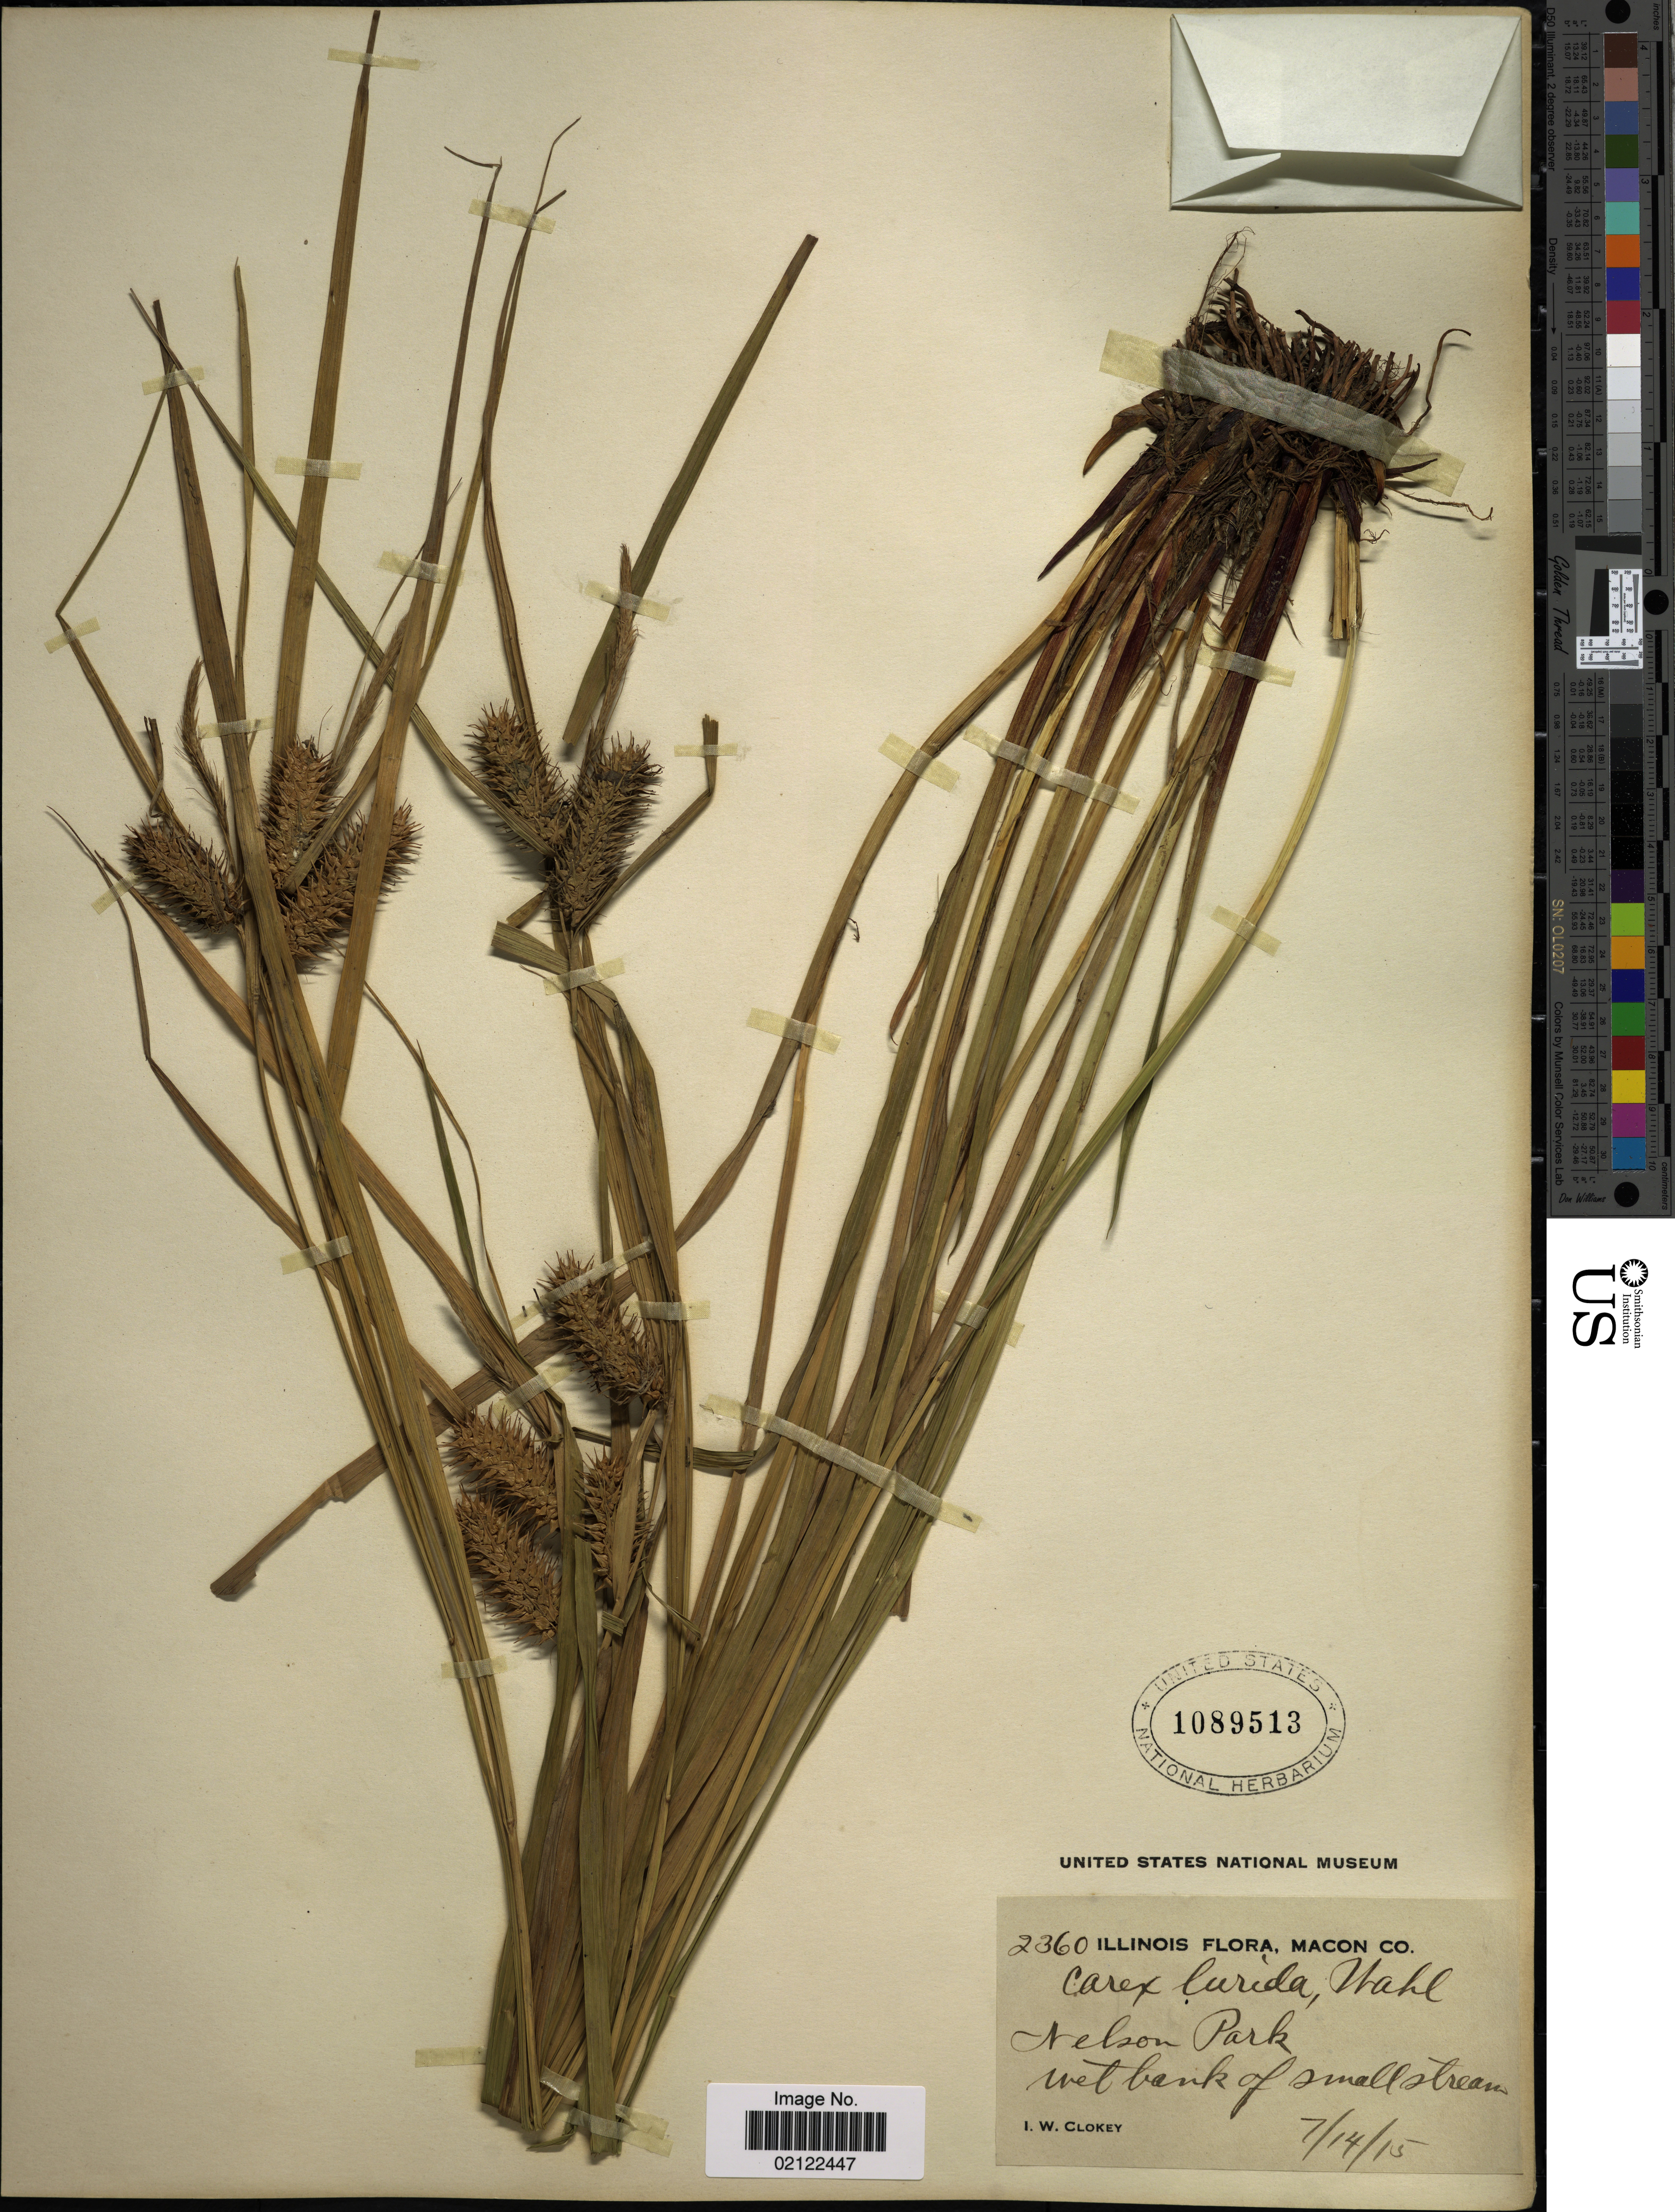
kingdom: Plantae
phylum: Tracheophyta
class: Liliopsida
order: Poales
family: Cyperaceae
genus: Carex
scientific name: Carex lurida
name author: Wahlenb.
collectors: I. W. Clokey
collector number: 2360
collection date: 1915-07-14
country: United States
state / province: Illinois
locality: Macon Co. Nelson Park.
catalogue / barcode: US 1089513